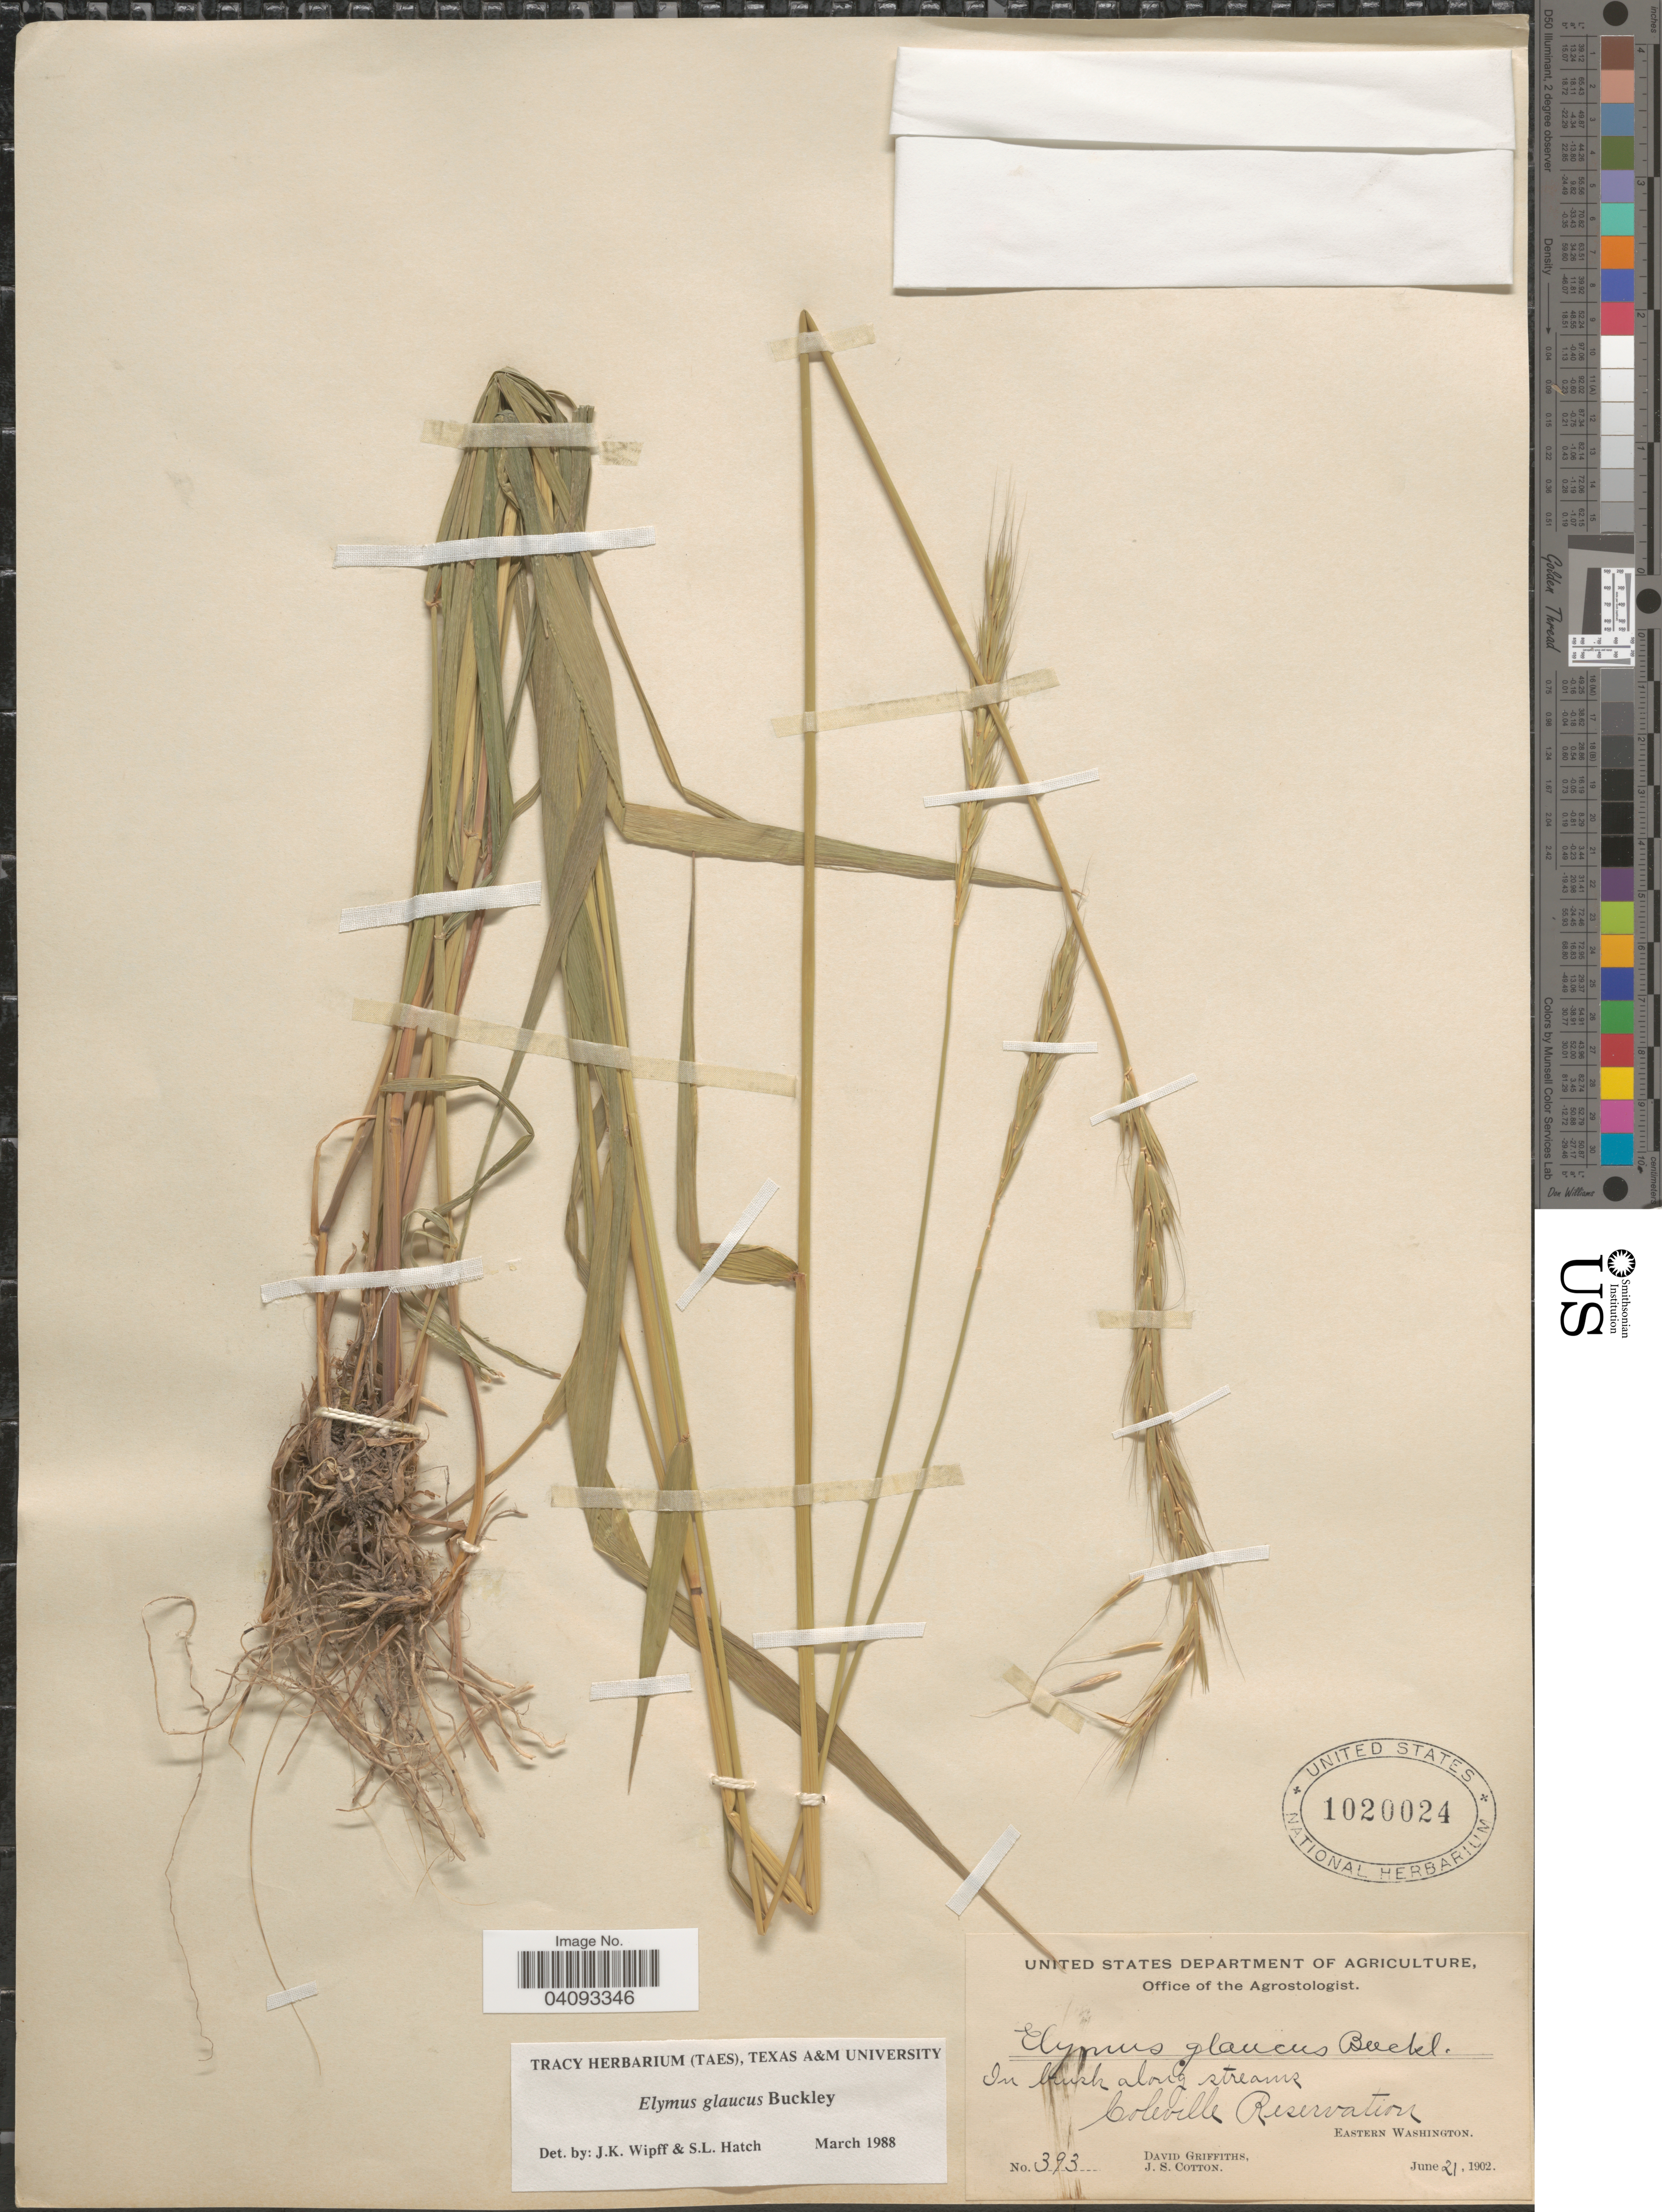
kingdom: Plantae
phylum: Tracheophyta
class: Liliopsida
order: Poales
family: Poaceae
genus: Elymus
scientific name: Elymus glaucus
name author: Buckley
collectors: D. Griffiths & J. S. Cotton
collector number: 393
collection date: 1902-06-21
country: United States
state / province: Washington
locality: In brush along streams. Coleville Reservation. Eastern Washington.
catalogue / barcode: US 1020024